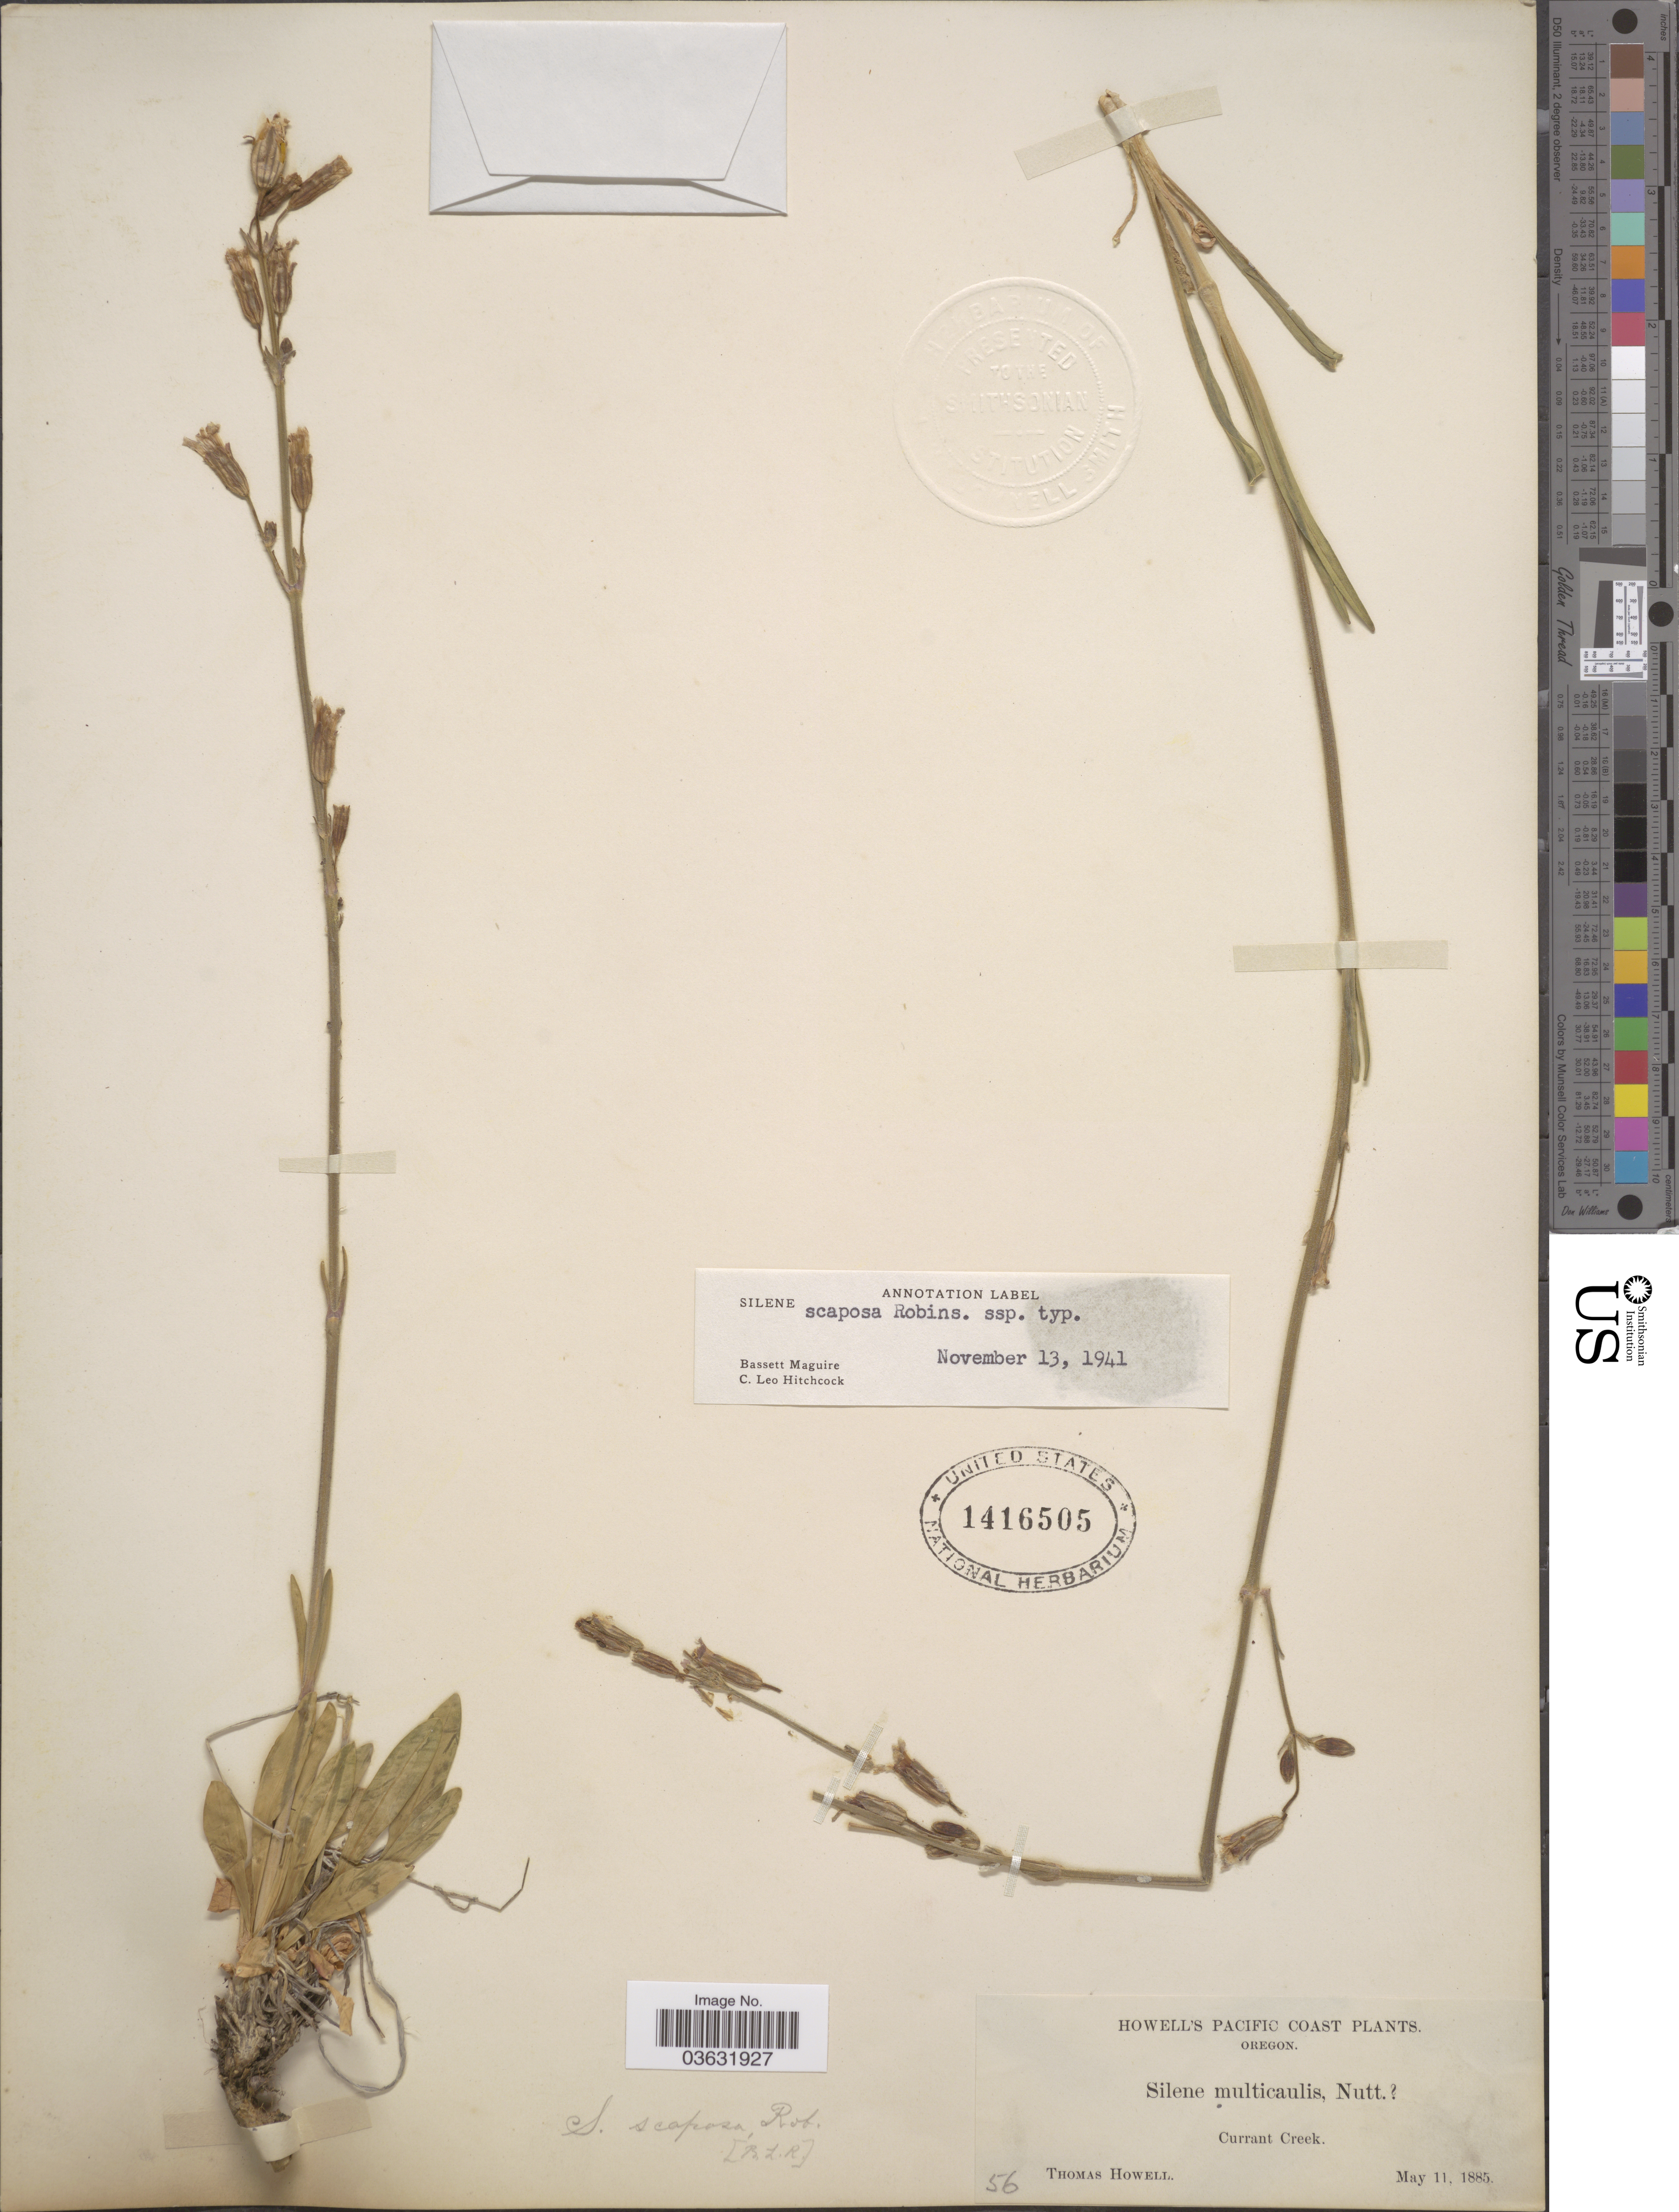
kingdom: Plantae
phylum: Tracheophyta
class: Magnoliopsida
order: Caryophyllales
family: Caryophyllaceae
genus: Silene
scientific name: Silene scaposa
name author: S. Watson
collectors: T. Howell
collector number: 56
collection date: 1885-05-11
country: United States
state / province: Oregon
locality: Pacific Coast. Currant Creek.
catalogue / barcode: US 1416505